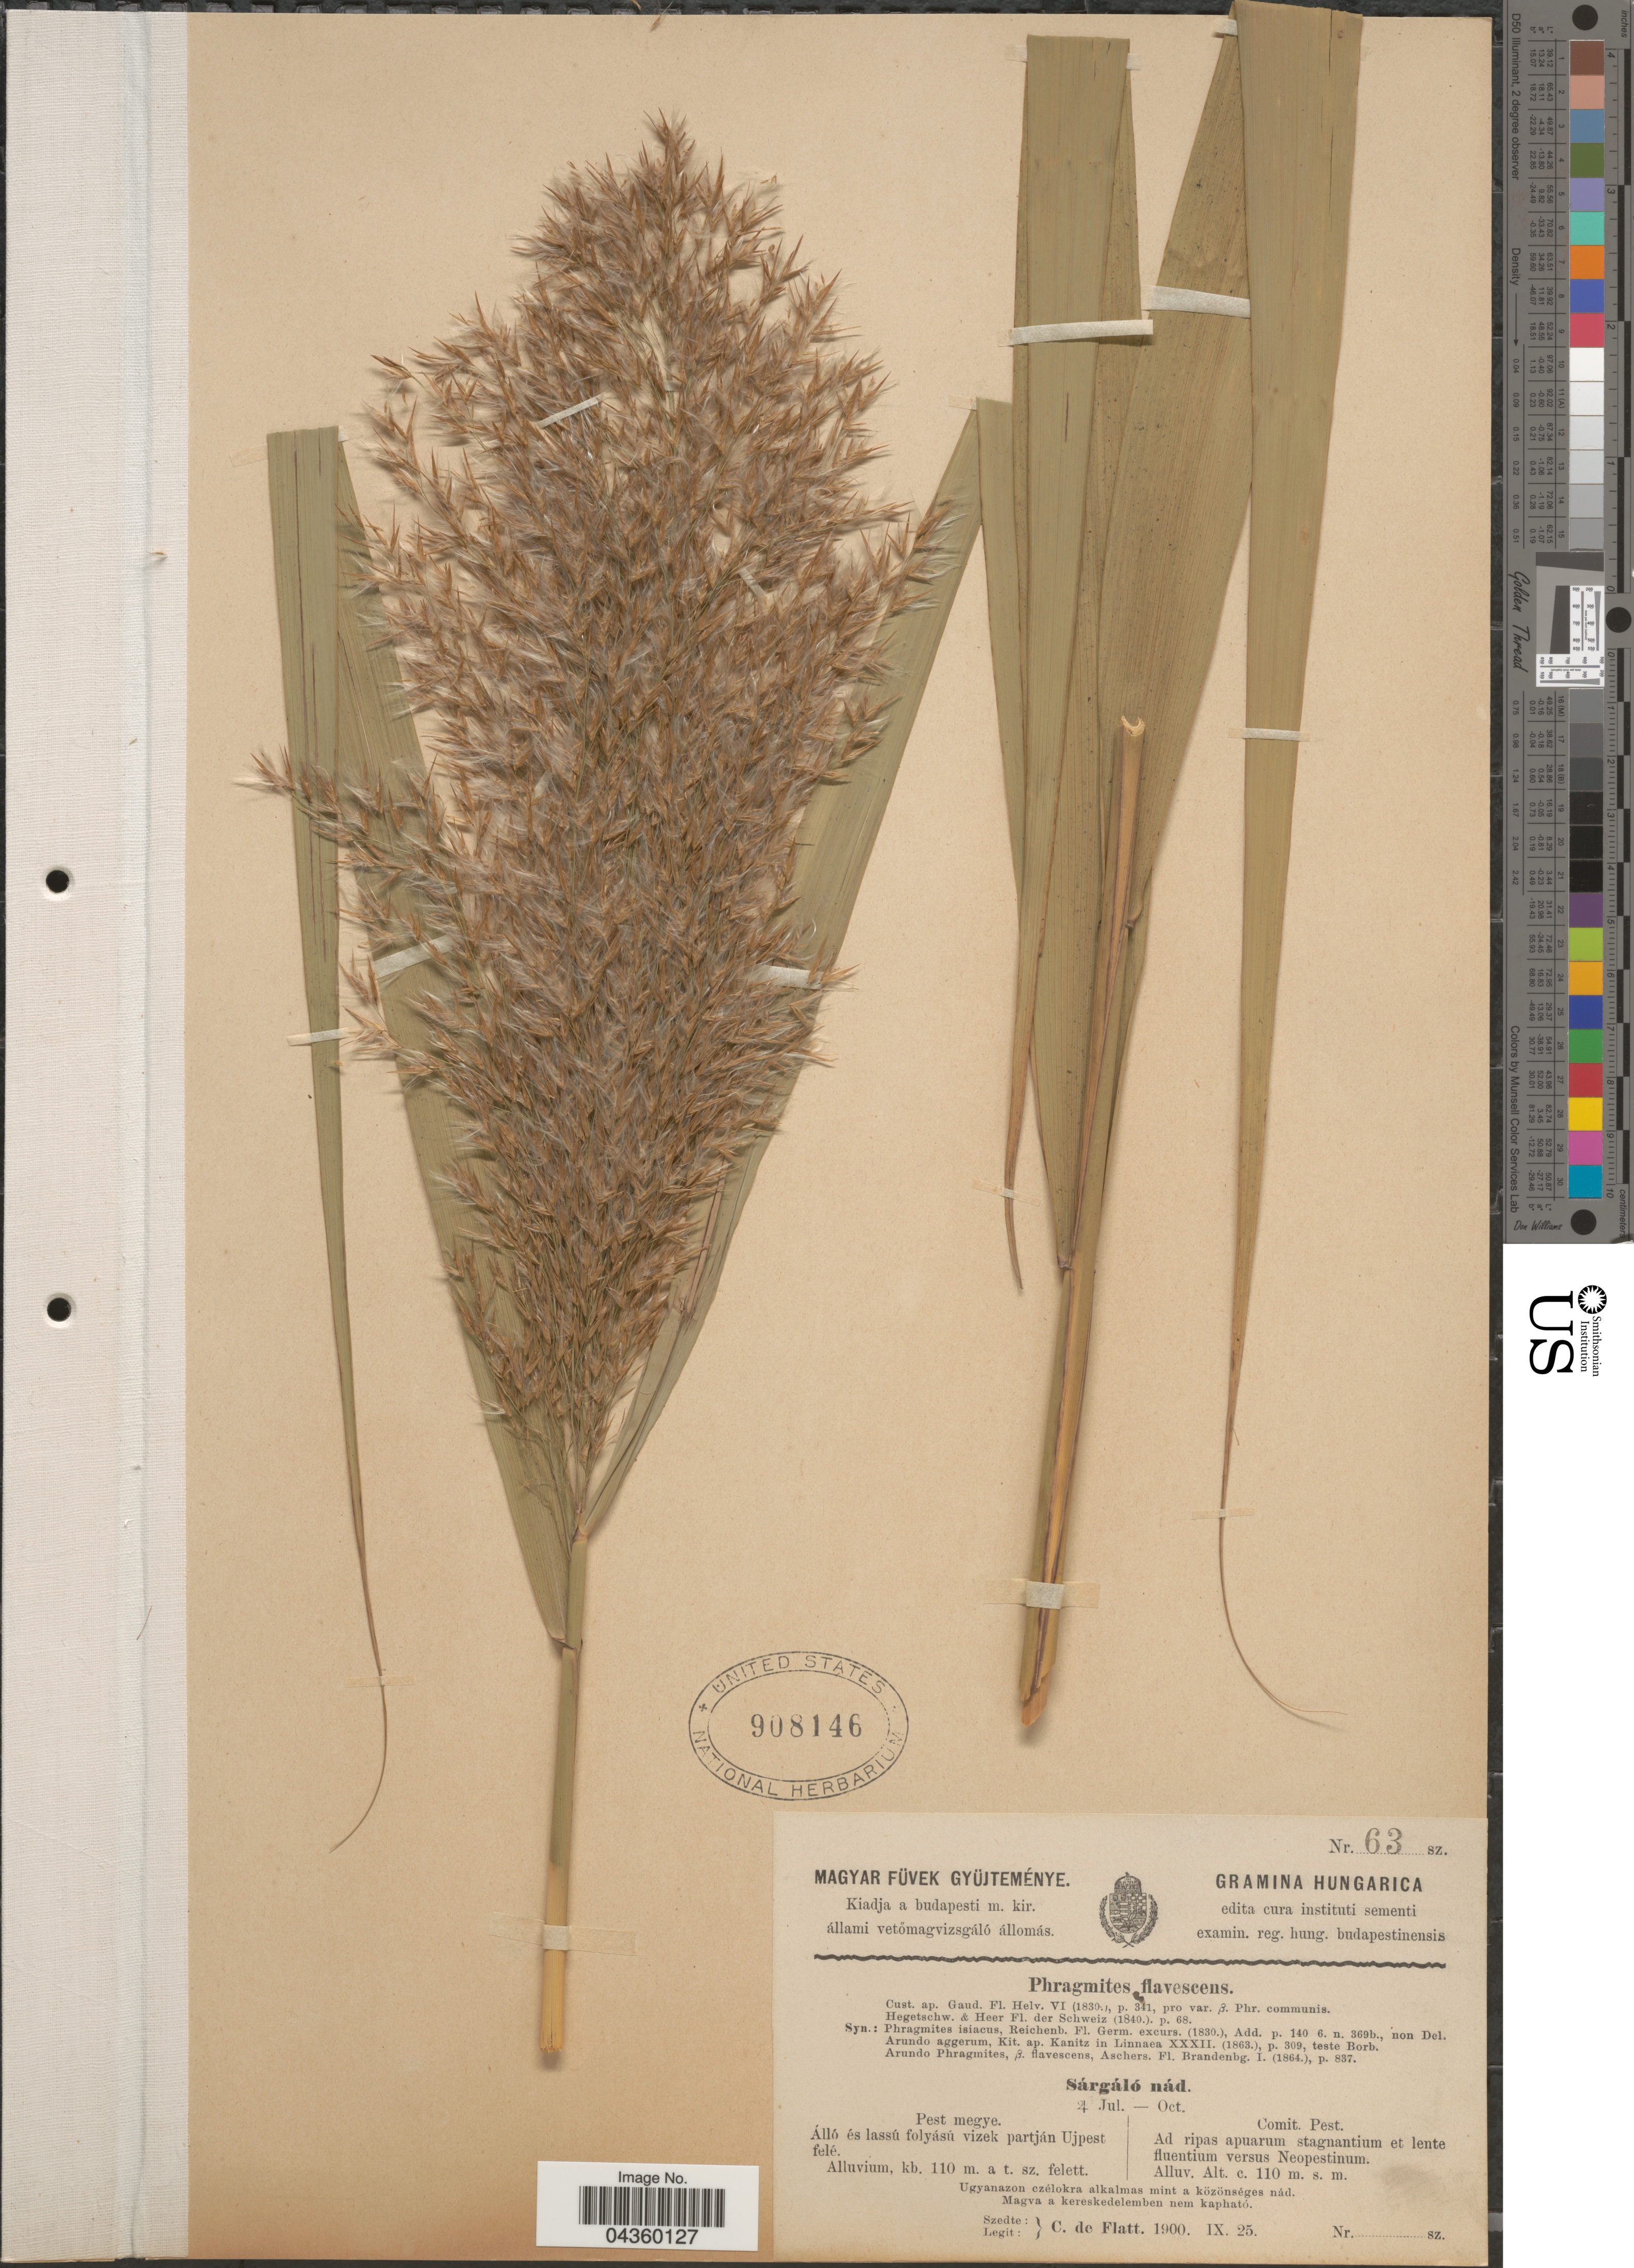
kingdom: Plantae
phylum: Tracheophyta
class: Liliopsida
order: Poales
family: Poaceae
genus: Phragmites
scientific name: Phragmites australis subsp. chrysanthus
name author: (Mabille) Kerguélen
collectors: C. de Flatt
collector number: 63 SZ.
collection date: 1900-09-25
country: Hungary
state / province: Budapest, Capital District of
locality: Comit. Pest. Ad ripas apuarum stagnantium et lente fluentium versus Neopestinum.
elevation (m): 110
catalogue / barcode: US 908146